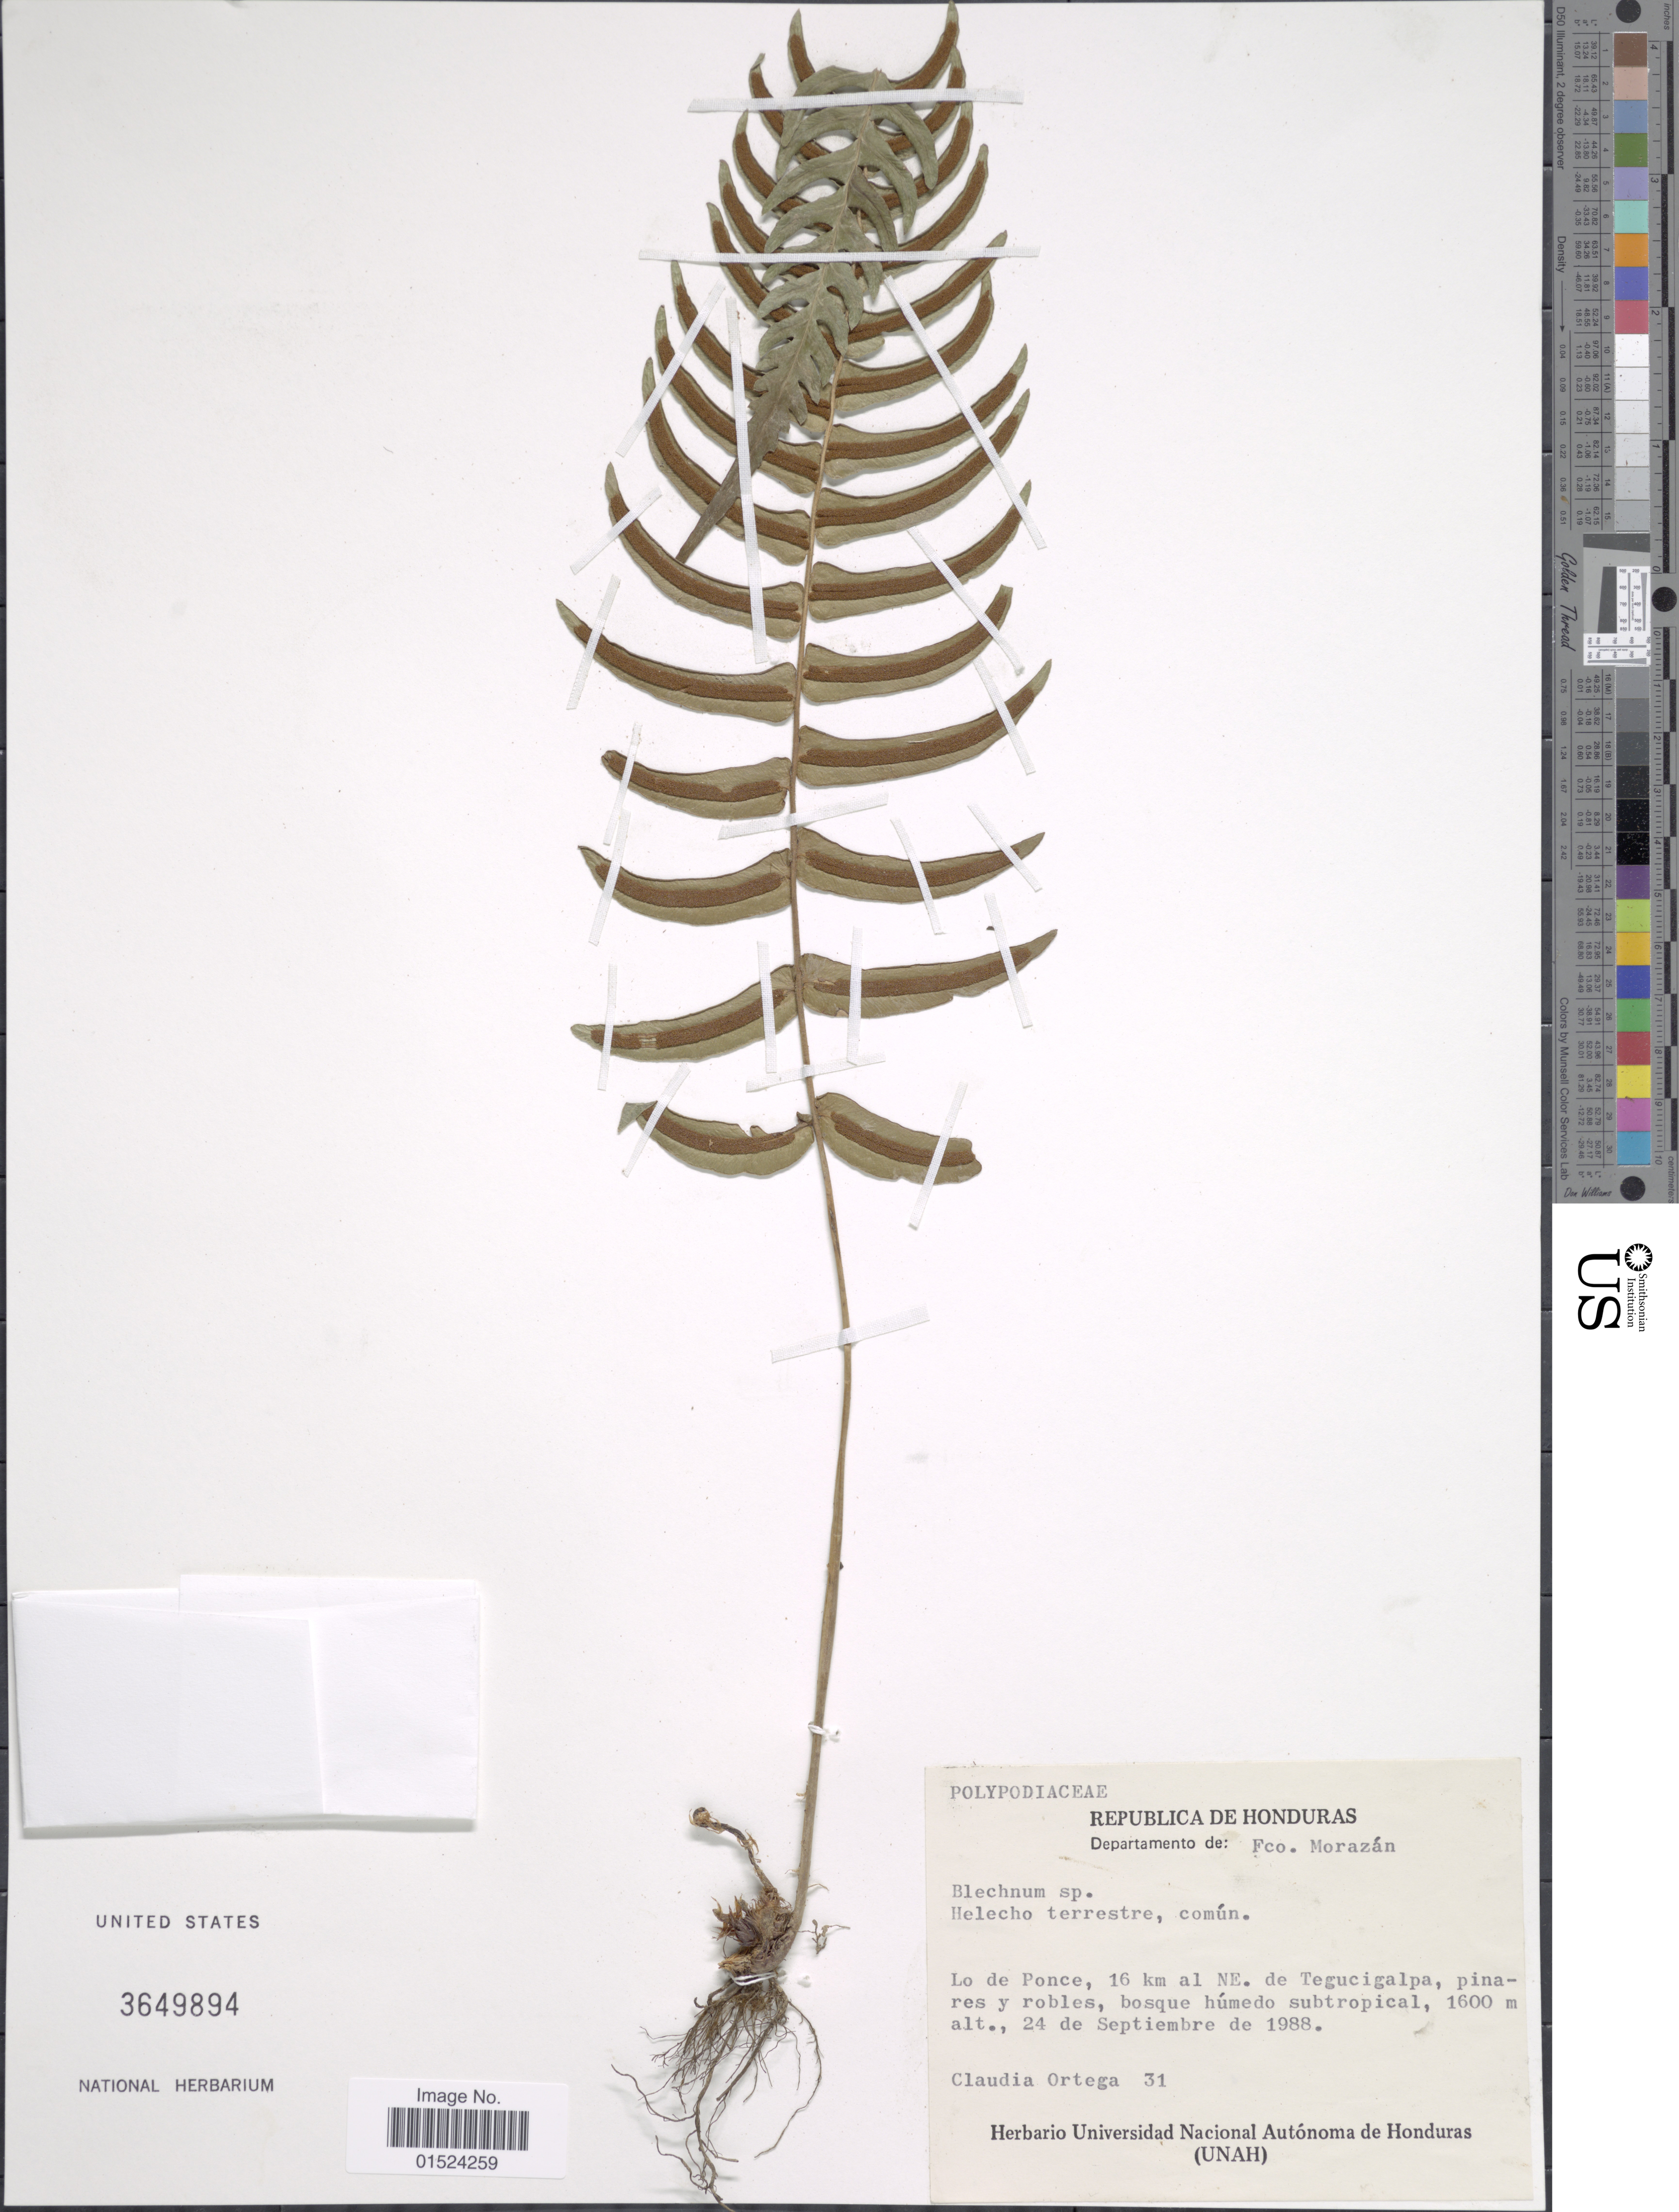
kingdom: Plantae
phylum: Tracheophyta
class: Polypodiopsida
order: Polypodiales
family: Blechnaceae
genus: Blechnum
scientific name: Blechnum occidentale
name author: L.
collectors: C. Ortega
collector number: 31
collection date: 1988-09-24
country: Honduras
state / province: Fco. Morazán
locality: Lo de Ponce, 16 km al NE. de Tegucigalpa, pinares y robles, bosque húmedo subtropical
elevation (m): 1600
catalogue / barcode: US 3649894